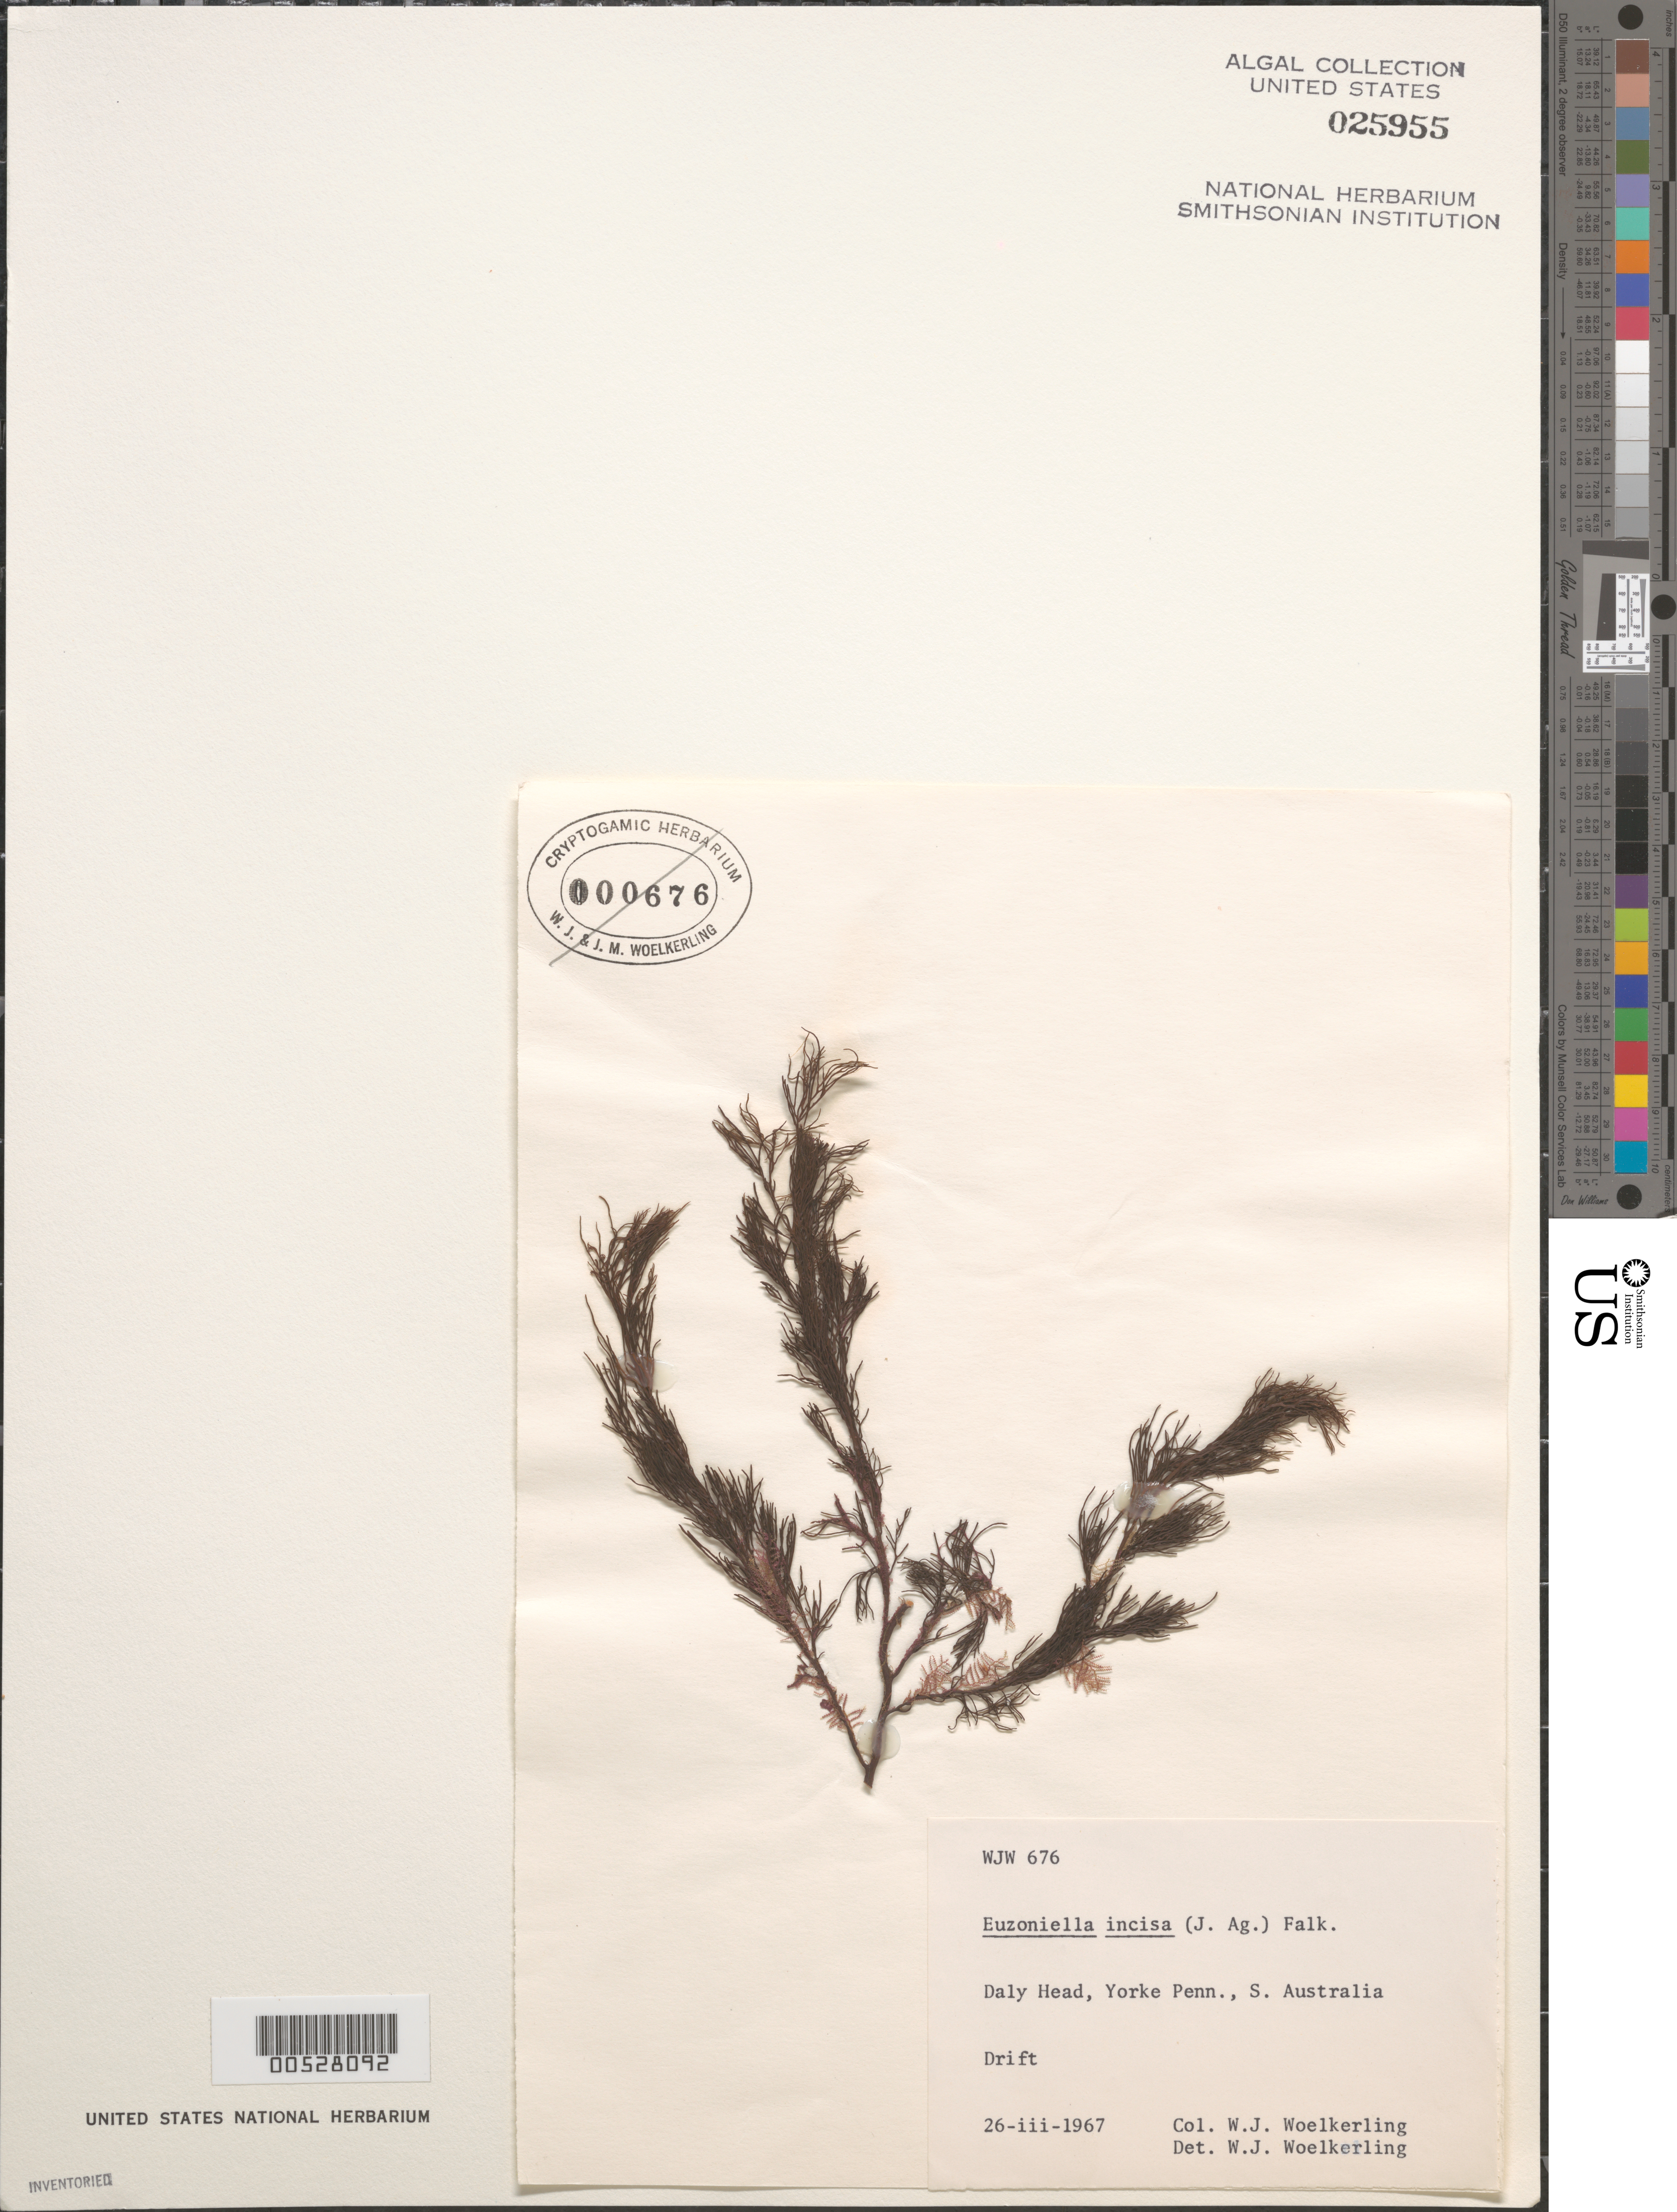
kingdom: Plantae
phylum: Rhodophyta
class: Florideophyceae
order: Ceramiales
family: Rhodomelaceae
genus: Dasyclonium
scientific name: Dasyclonium incisum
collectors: W. Woelkerling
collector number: WJW 676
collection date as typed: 26 Mar 1967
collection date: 1967-03-26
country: Australia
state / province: South Australia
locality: Daly Head, Yorke Peninsula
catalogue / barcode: US 25955